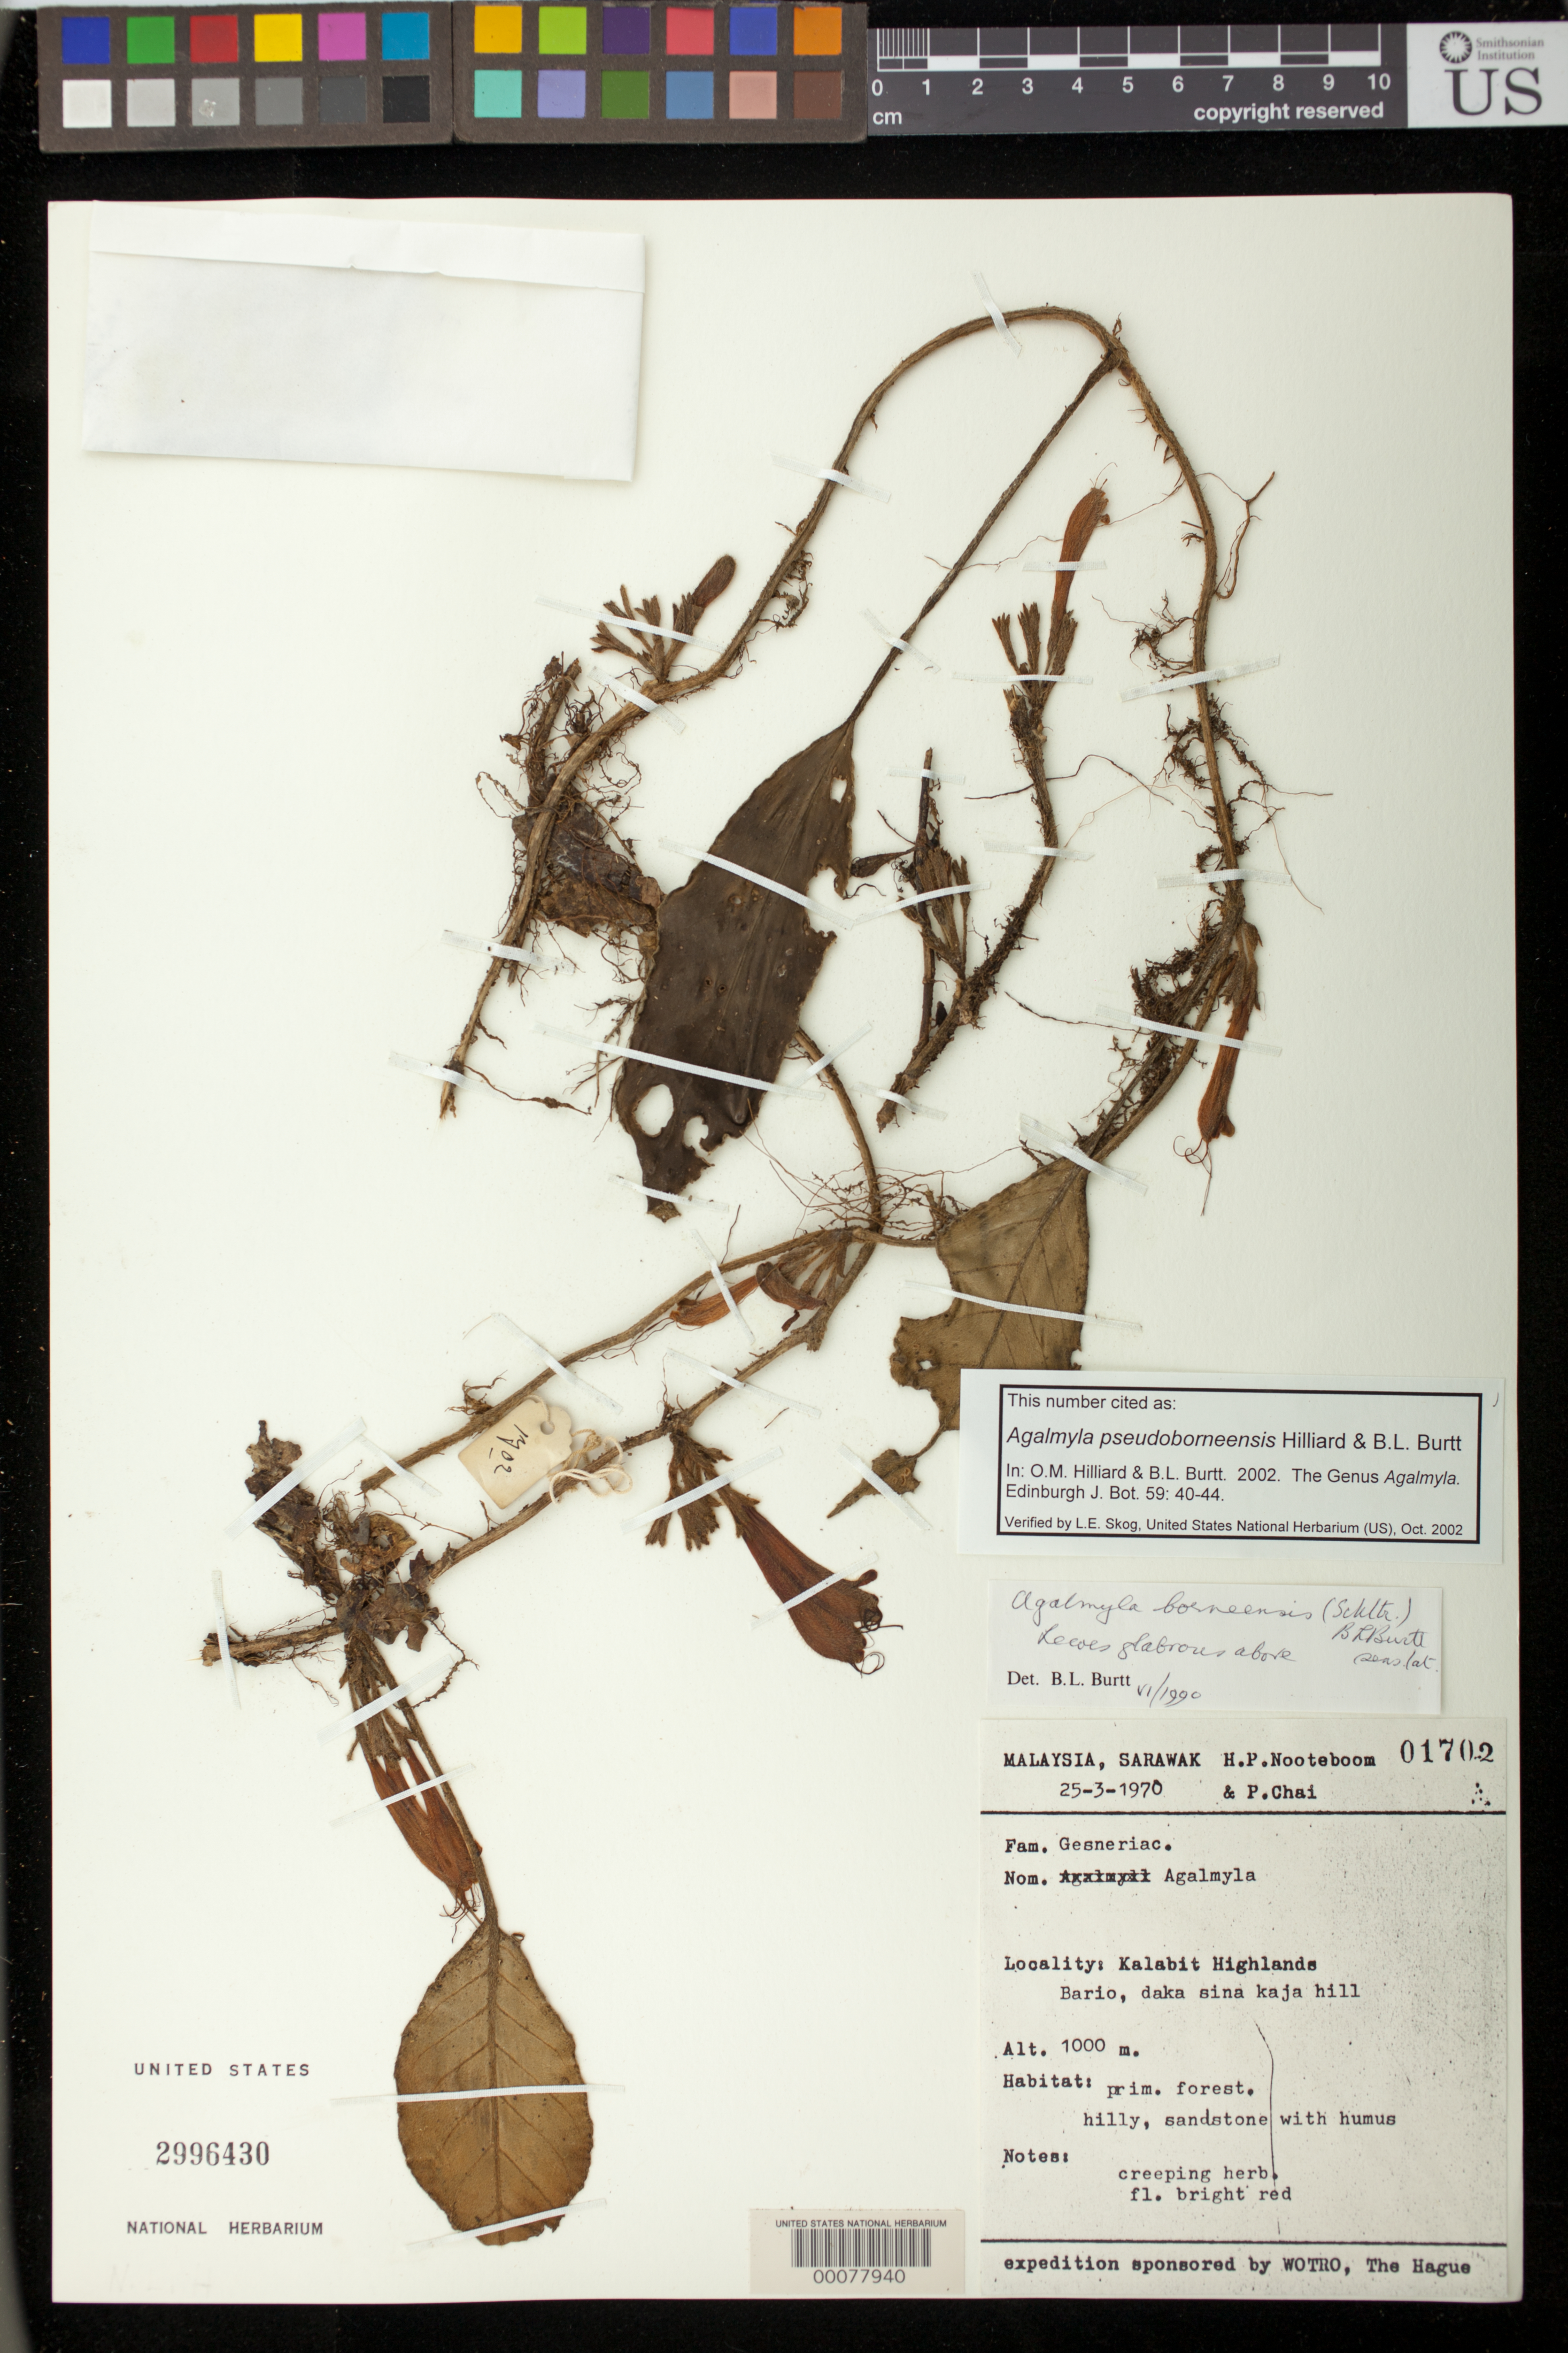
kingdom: Plantae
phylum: Tracheophyta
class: Magnoliopsida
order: Lamiales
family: Gesneriaceae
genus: Agalmyla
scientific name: Agalmyla pseudoborneensis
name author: Hilliard & B.L. Burtt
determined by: Hilliard, O. M.; Burtt, B. L.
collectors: H. P. Nooteboom & P. Chai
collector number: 1702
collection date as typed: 25 Mar 1970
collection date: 1970-03-25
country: Malaysia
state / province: Sarawak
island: Borneo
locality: Kalabit Highlands, Bario, daka sina kaja hill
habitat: Prim. forest, hilly, sandstone with humus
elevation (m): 1000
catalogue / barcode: US 2996430